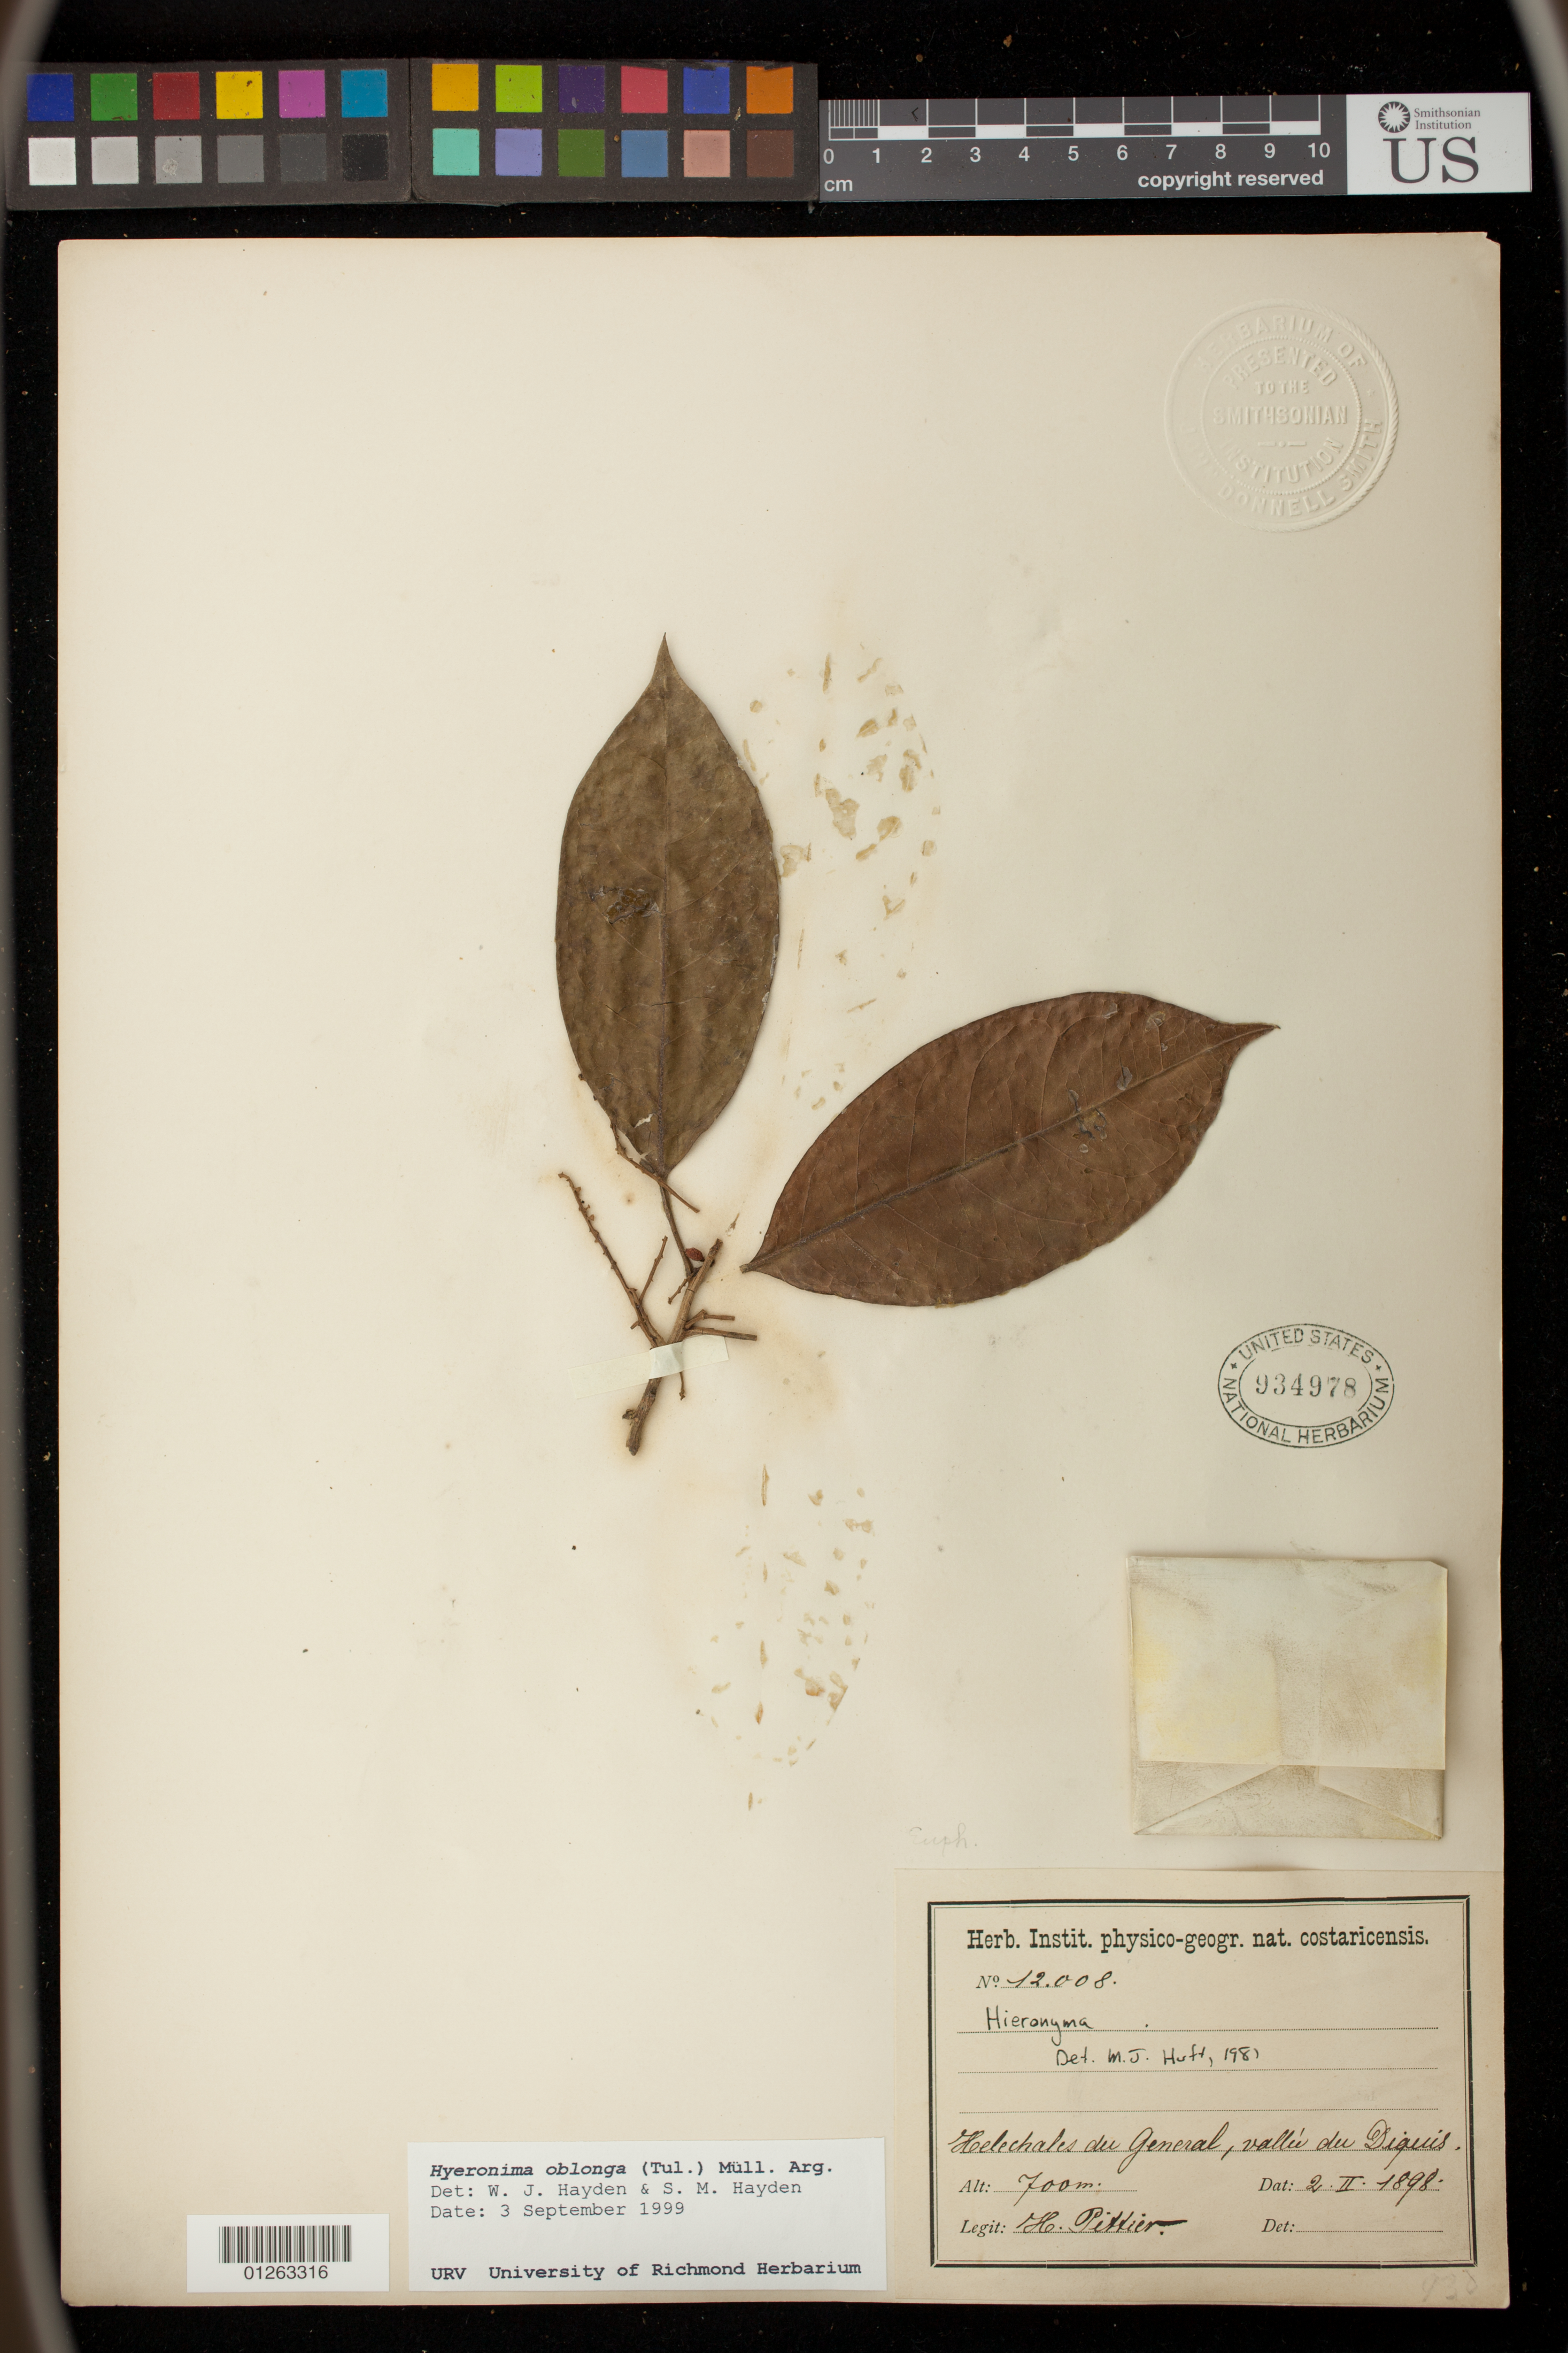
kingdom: Plantae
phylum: Tracheophyta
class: Magnoliopsida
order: Malpighiales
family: Phyllanthaceae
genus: Hieronyma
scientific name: Hieronyma oblonga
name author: (Tul.) Müll. Arg.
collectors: H. F. Pittier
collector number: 12008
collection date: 1898-02-02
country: Costa Rica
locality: Helechales du General, vallee du Diquis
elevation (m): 702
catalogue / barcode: US 934978